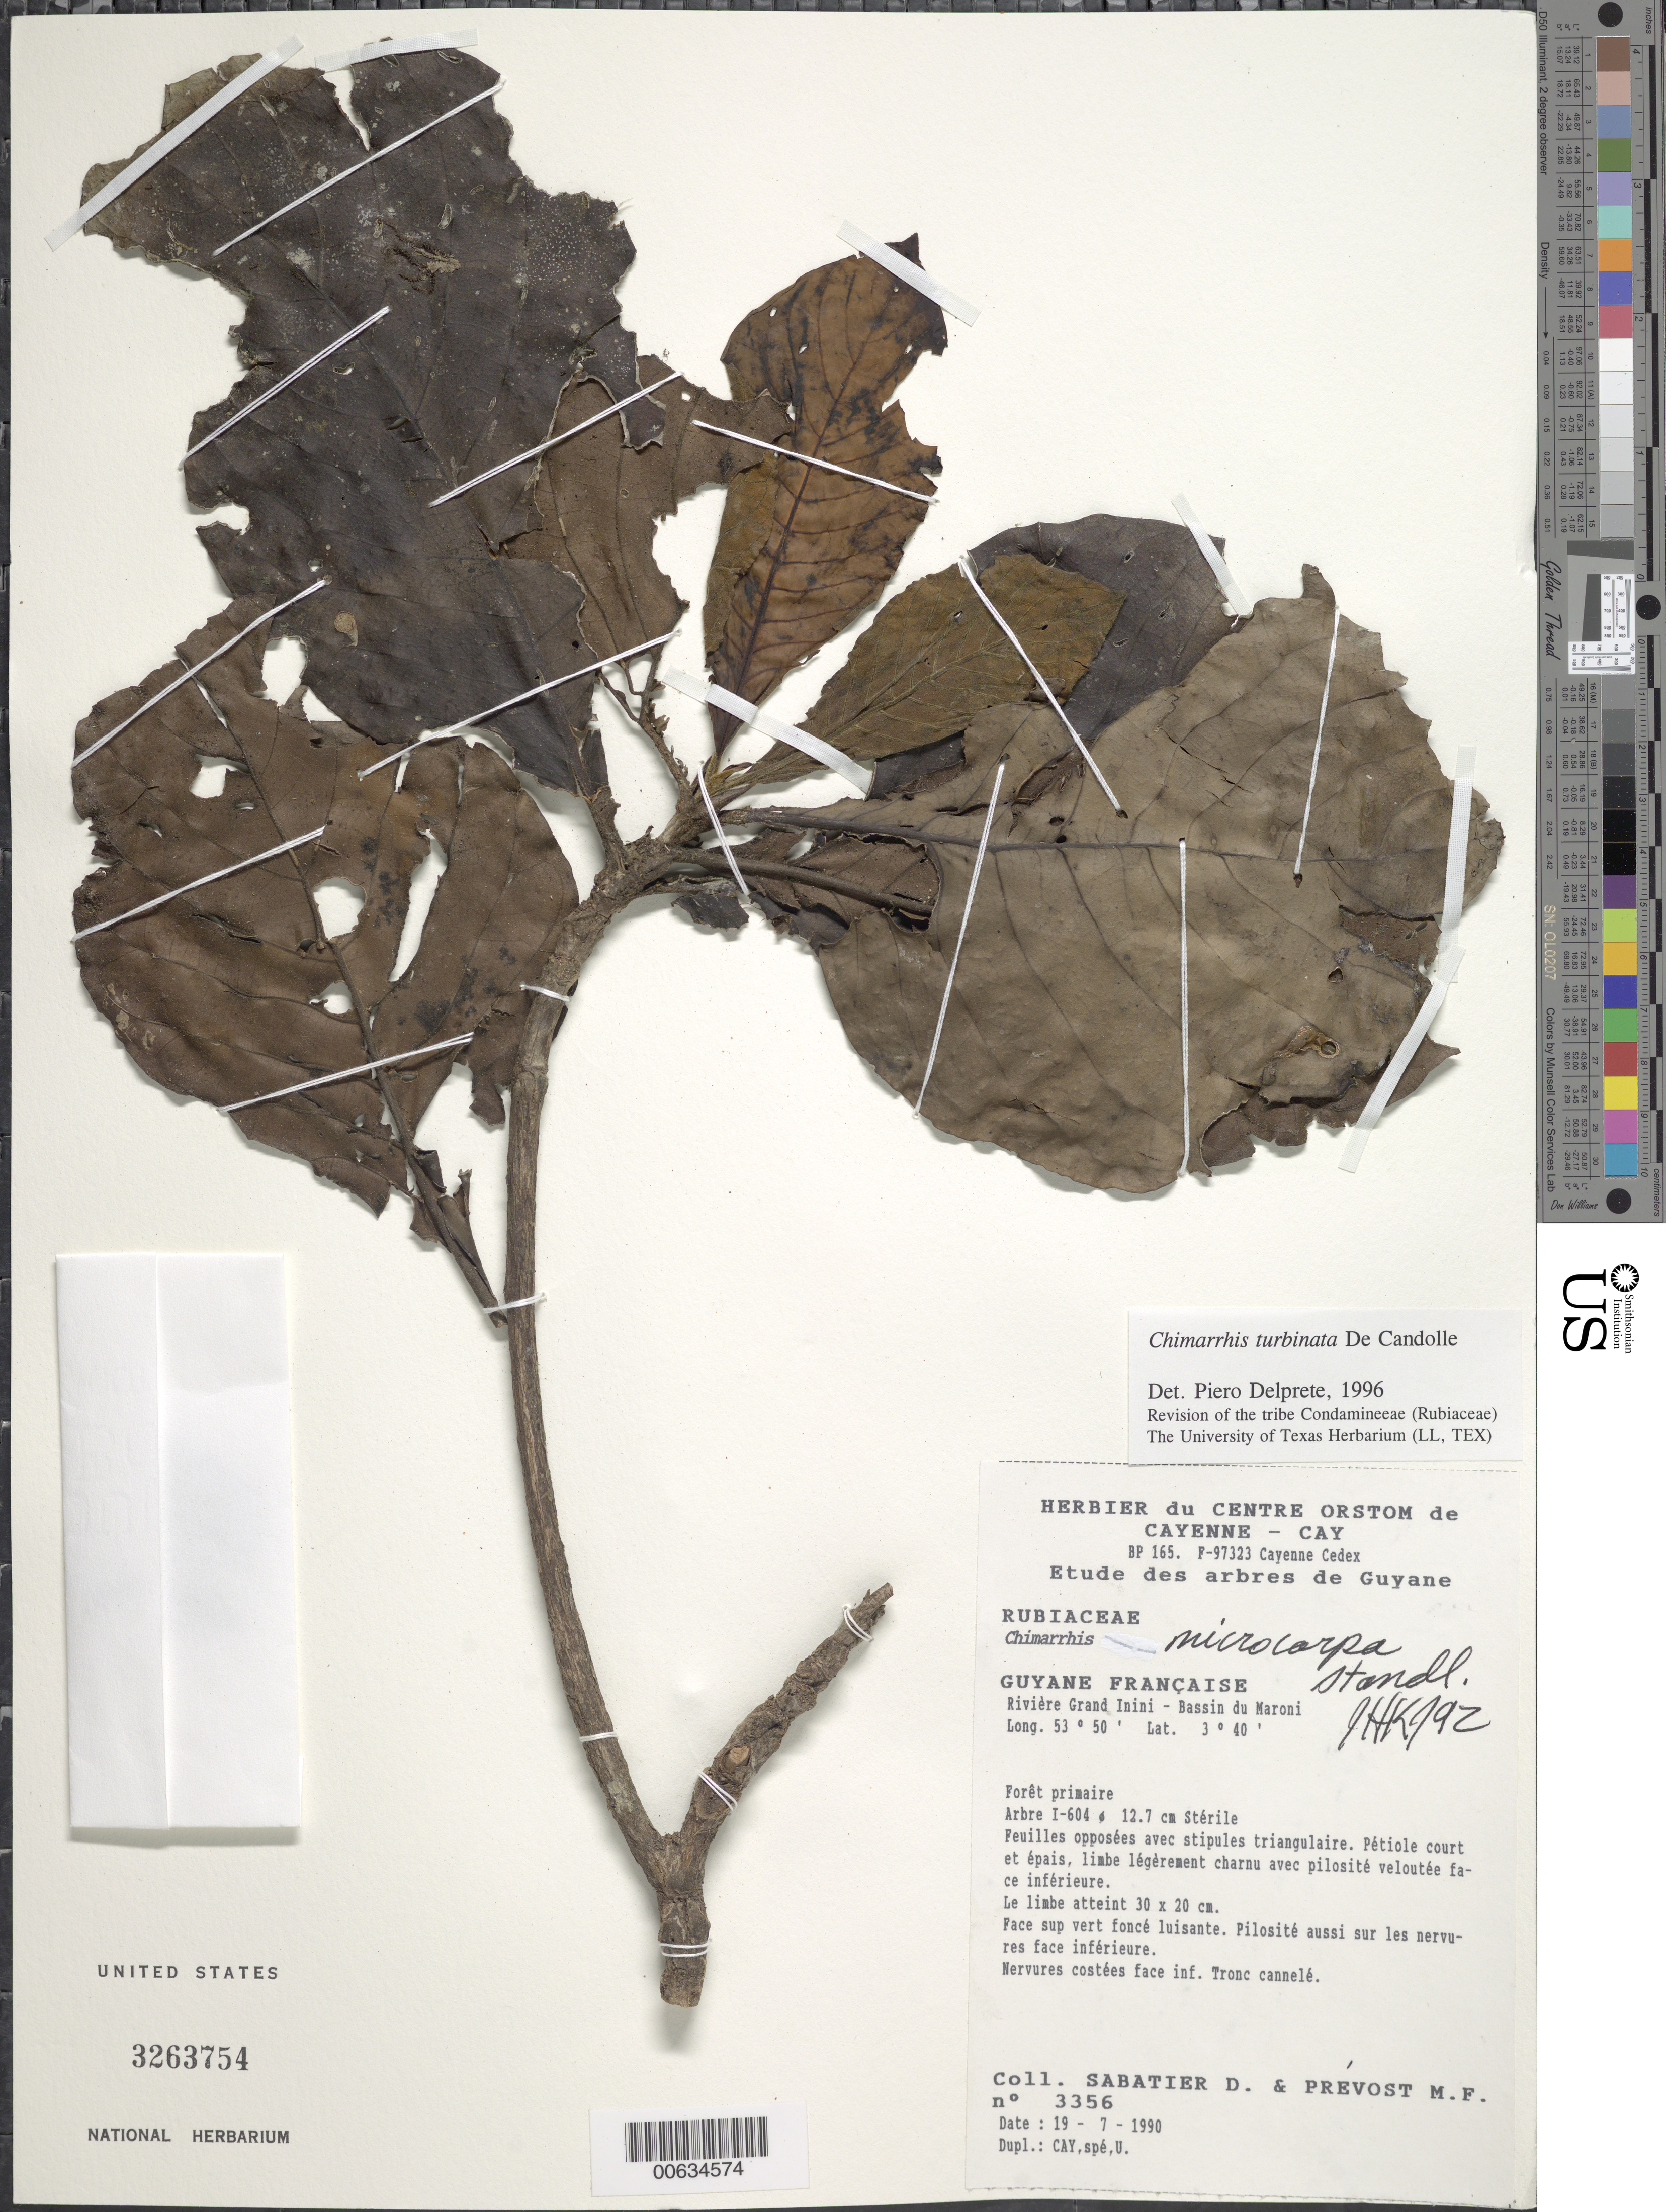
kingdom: Plantae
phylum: Tracheophyta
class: Magnoliopsida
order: Gentianales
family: Rubiaceae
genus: Chimarrhis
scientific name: Chimarrhis turbinata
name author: DC.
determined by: Delprete, P. G., Herb. de Guyane Cay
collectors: D. Sabatier & M.-F. Prévost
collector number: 3356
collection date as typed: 19-Jul-90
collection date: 1990-07-19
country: French Guiana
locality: Rivière Grand Inini, Bassin de Maroni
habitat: Primary forest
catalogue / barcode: US 3263754